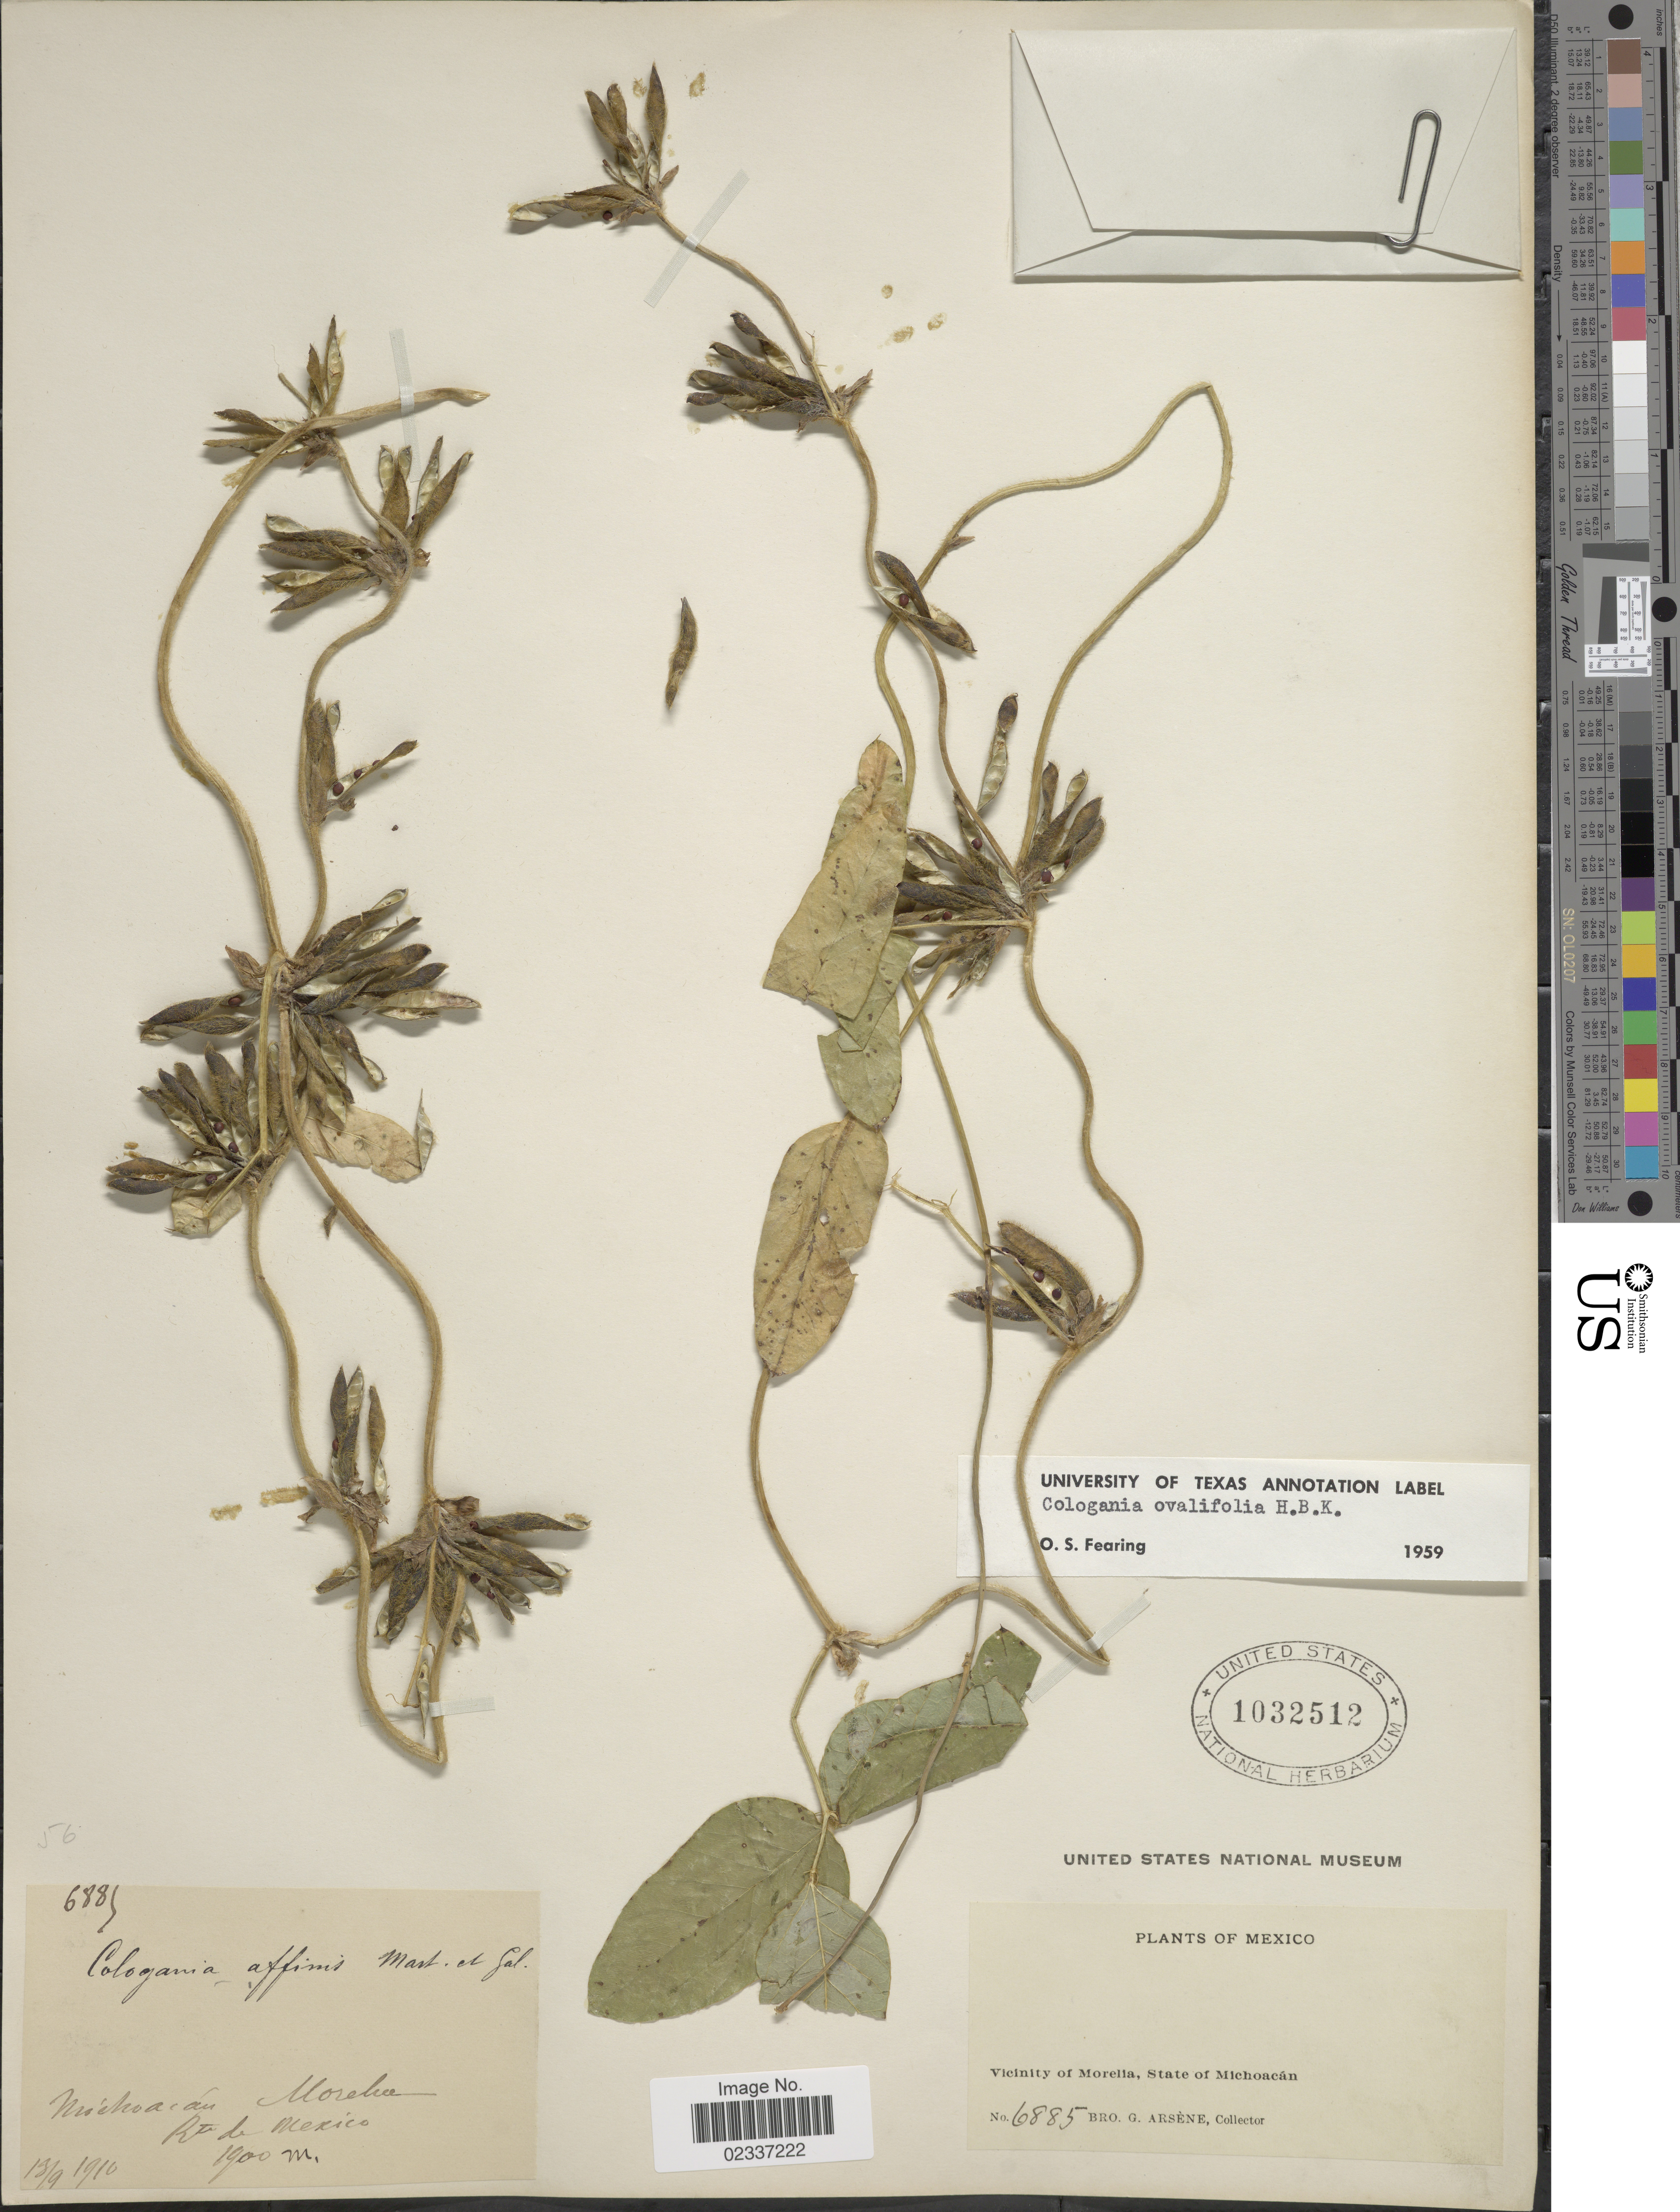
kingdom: Plantae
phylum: Tracheophyta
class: Magnoliopsida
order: Fabales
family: Fabaceae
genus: Cologania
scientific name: Cologania broussonetii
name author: (Balb.) DC.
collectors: Bro. G. Arsène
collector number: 6885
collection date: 1910-09-13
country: Mexico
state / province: Michoacán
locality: Vicinity of Morelia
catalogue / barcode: US 1032512